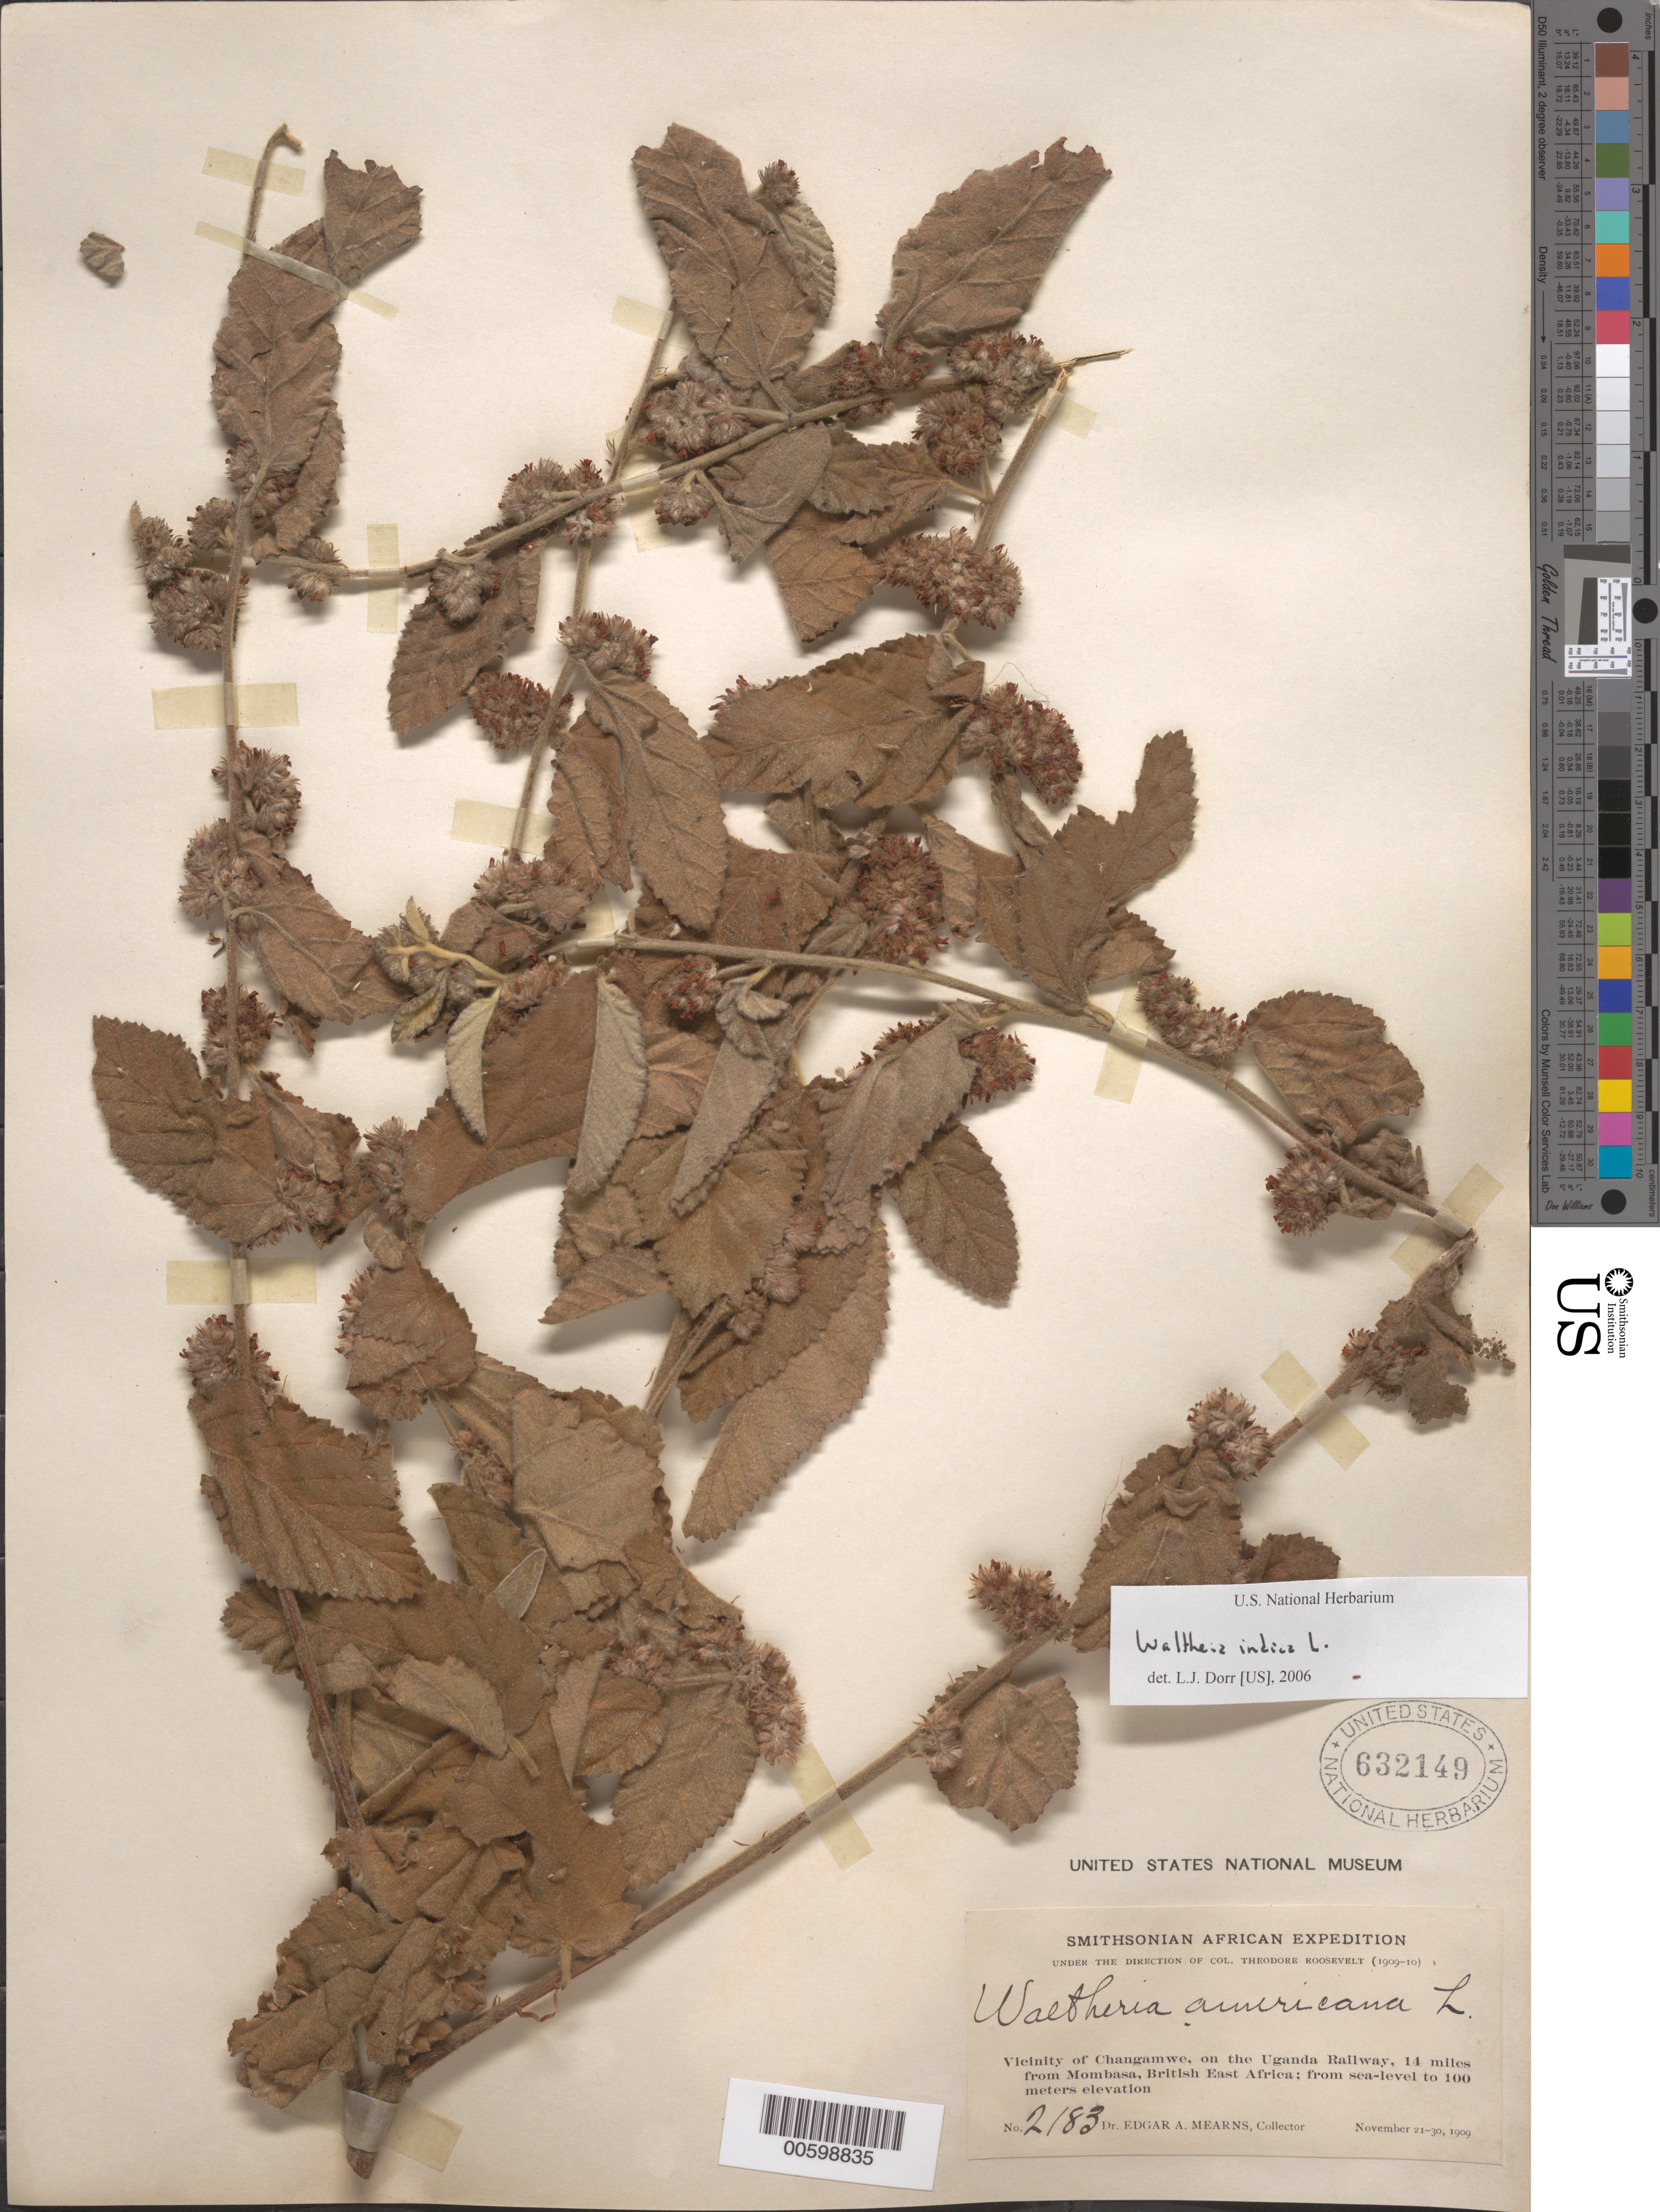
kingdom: Plantae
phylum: Tracheophyta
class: Magnoliopsida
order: Malvales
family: Malvaceae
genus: Waltheria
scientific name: Waltheria americana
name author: L.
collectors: E. A. Mearns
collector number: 2183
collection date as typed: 21 Nov 1909 to 30 Nov 1909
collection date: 1909-11-21/1909-11-30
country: Kenya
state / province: Mombasa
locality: Vicinity of Changamwe, on the Uganda Railway, 14 Miles from Mombasa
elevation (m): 100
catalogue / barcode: US 632149